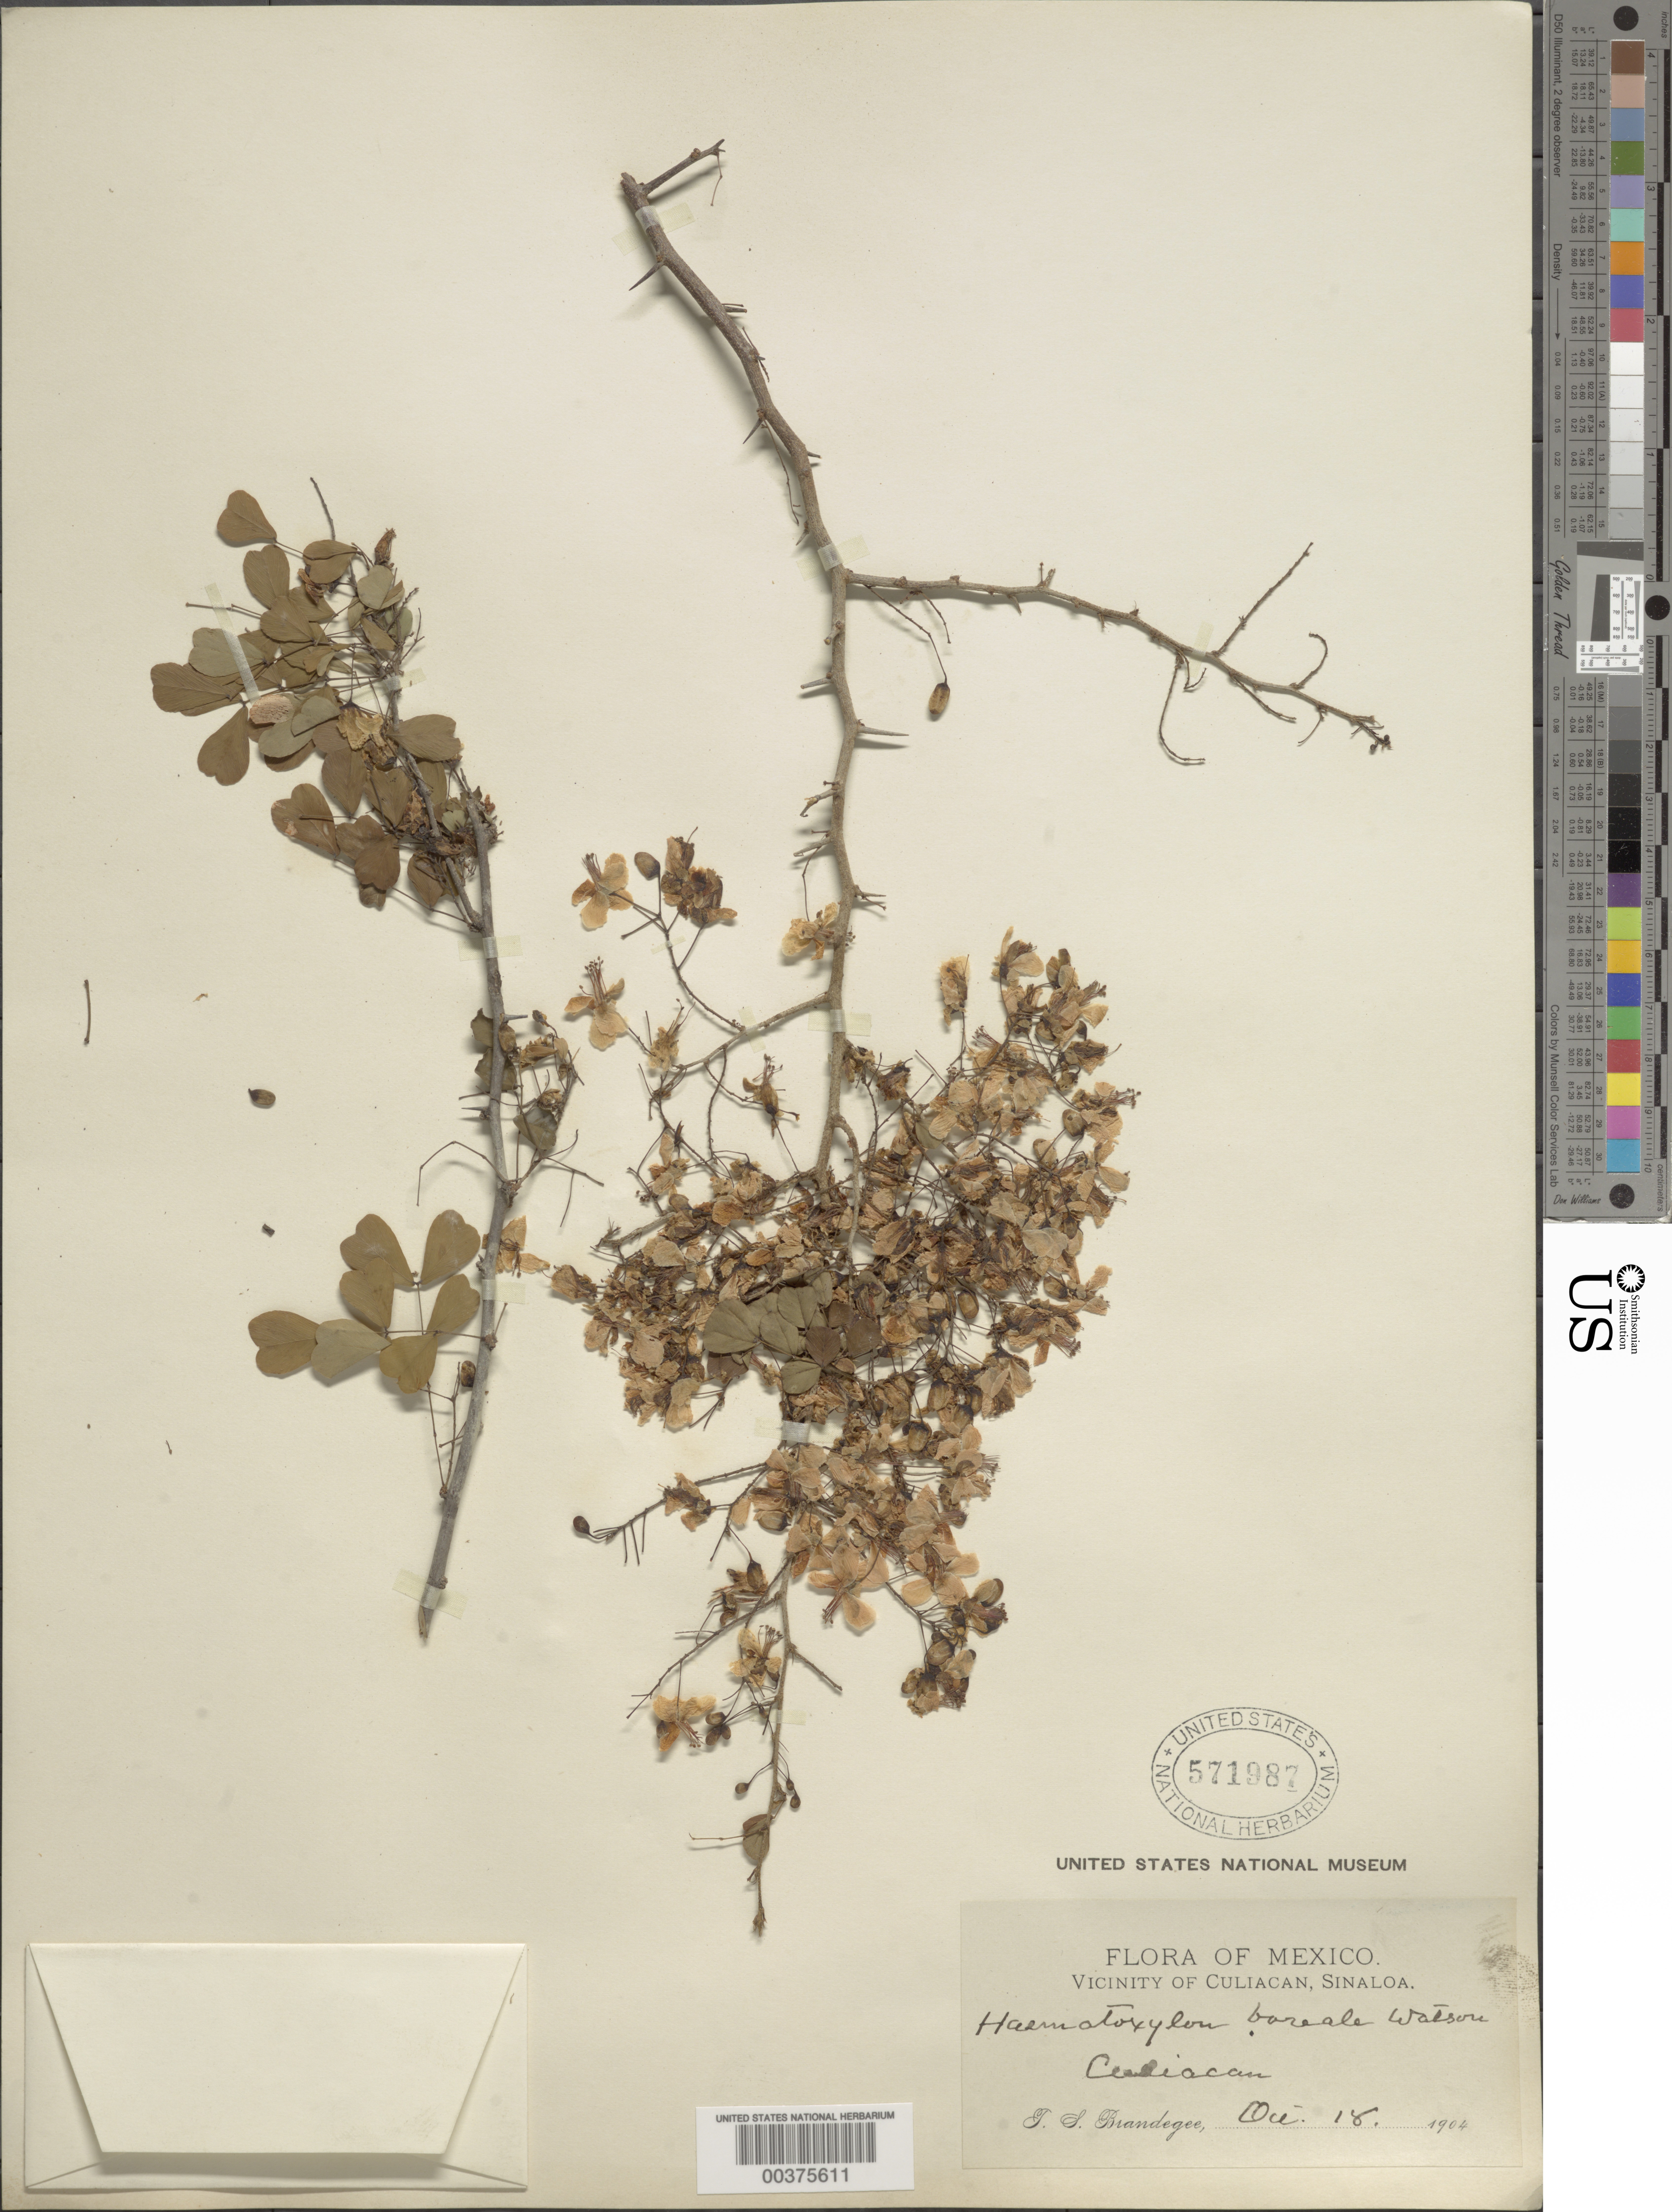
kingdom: Plantae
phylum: Tracheophyta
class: Magnoliopsida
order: Fabales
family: Fabaceae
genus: Haematoxylum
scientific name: Haematoxylum brasiletto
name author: H. Karst.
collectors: T. S. Brandegee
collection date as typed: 18 Oct 1904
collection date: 1904-10-18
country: Mexico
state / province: Sinaloa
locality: Vicinity of Culiacan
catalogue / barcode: US 571987